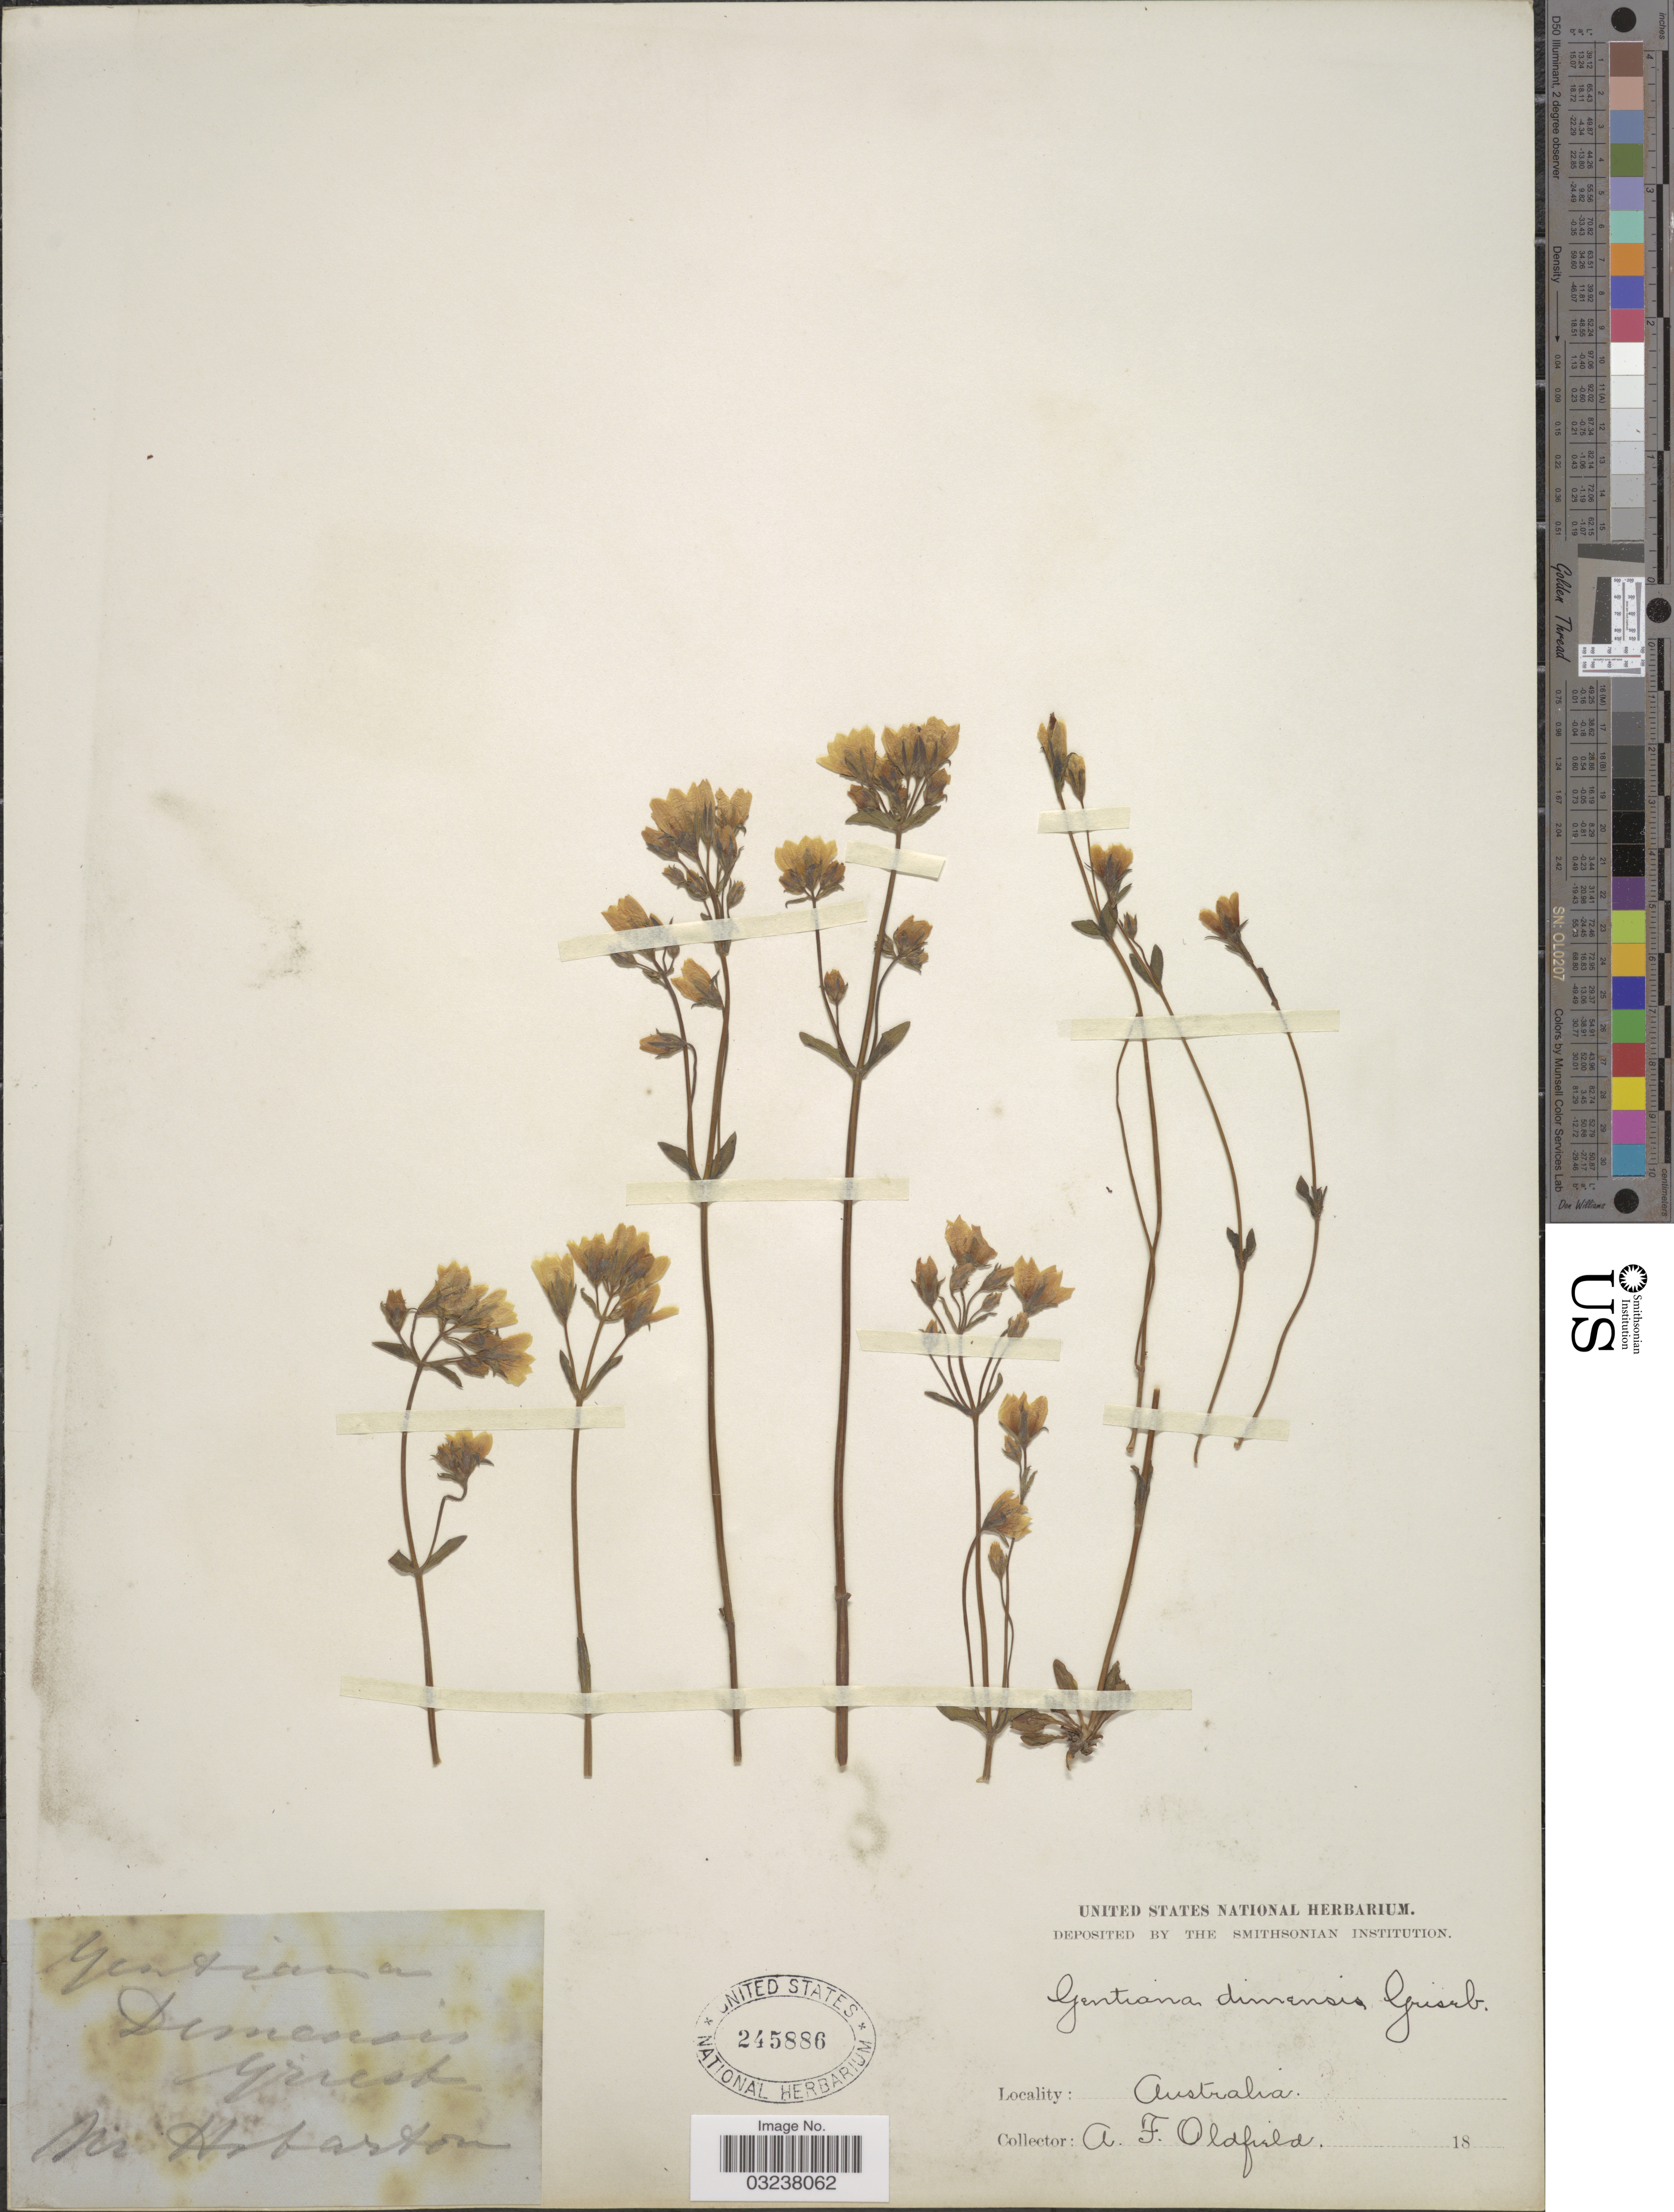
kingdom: Plantae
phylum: Tracheophyta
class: Magnoliopsida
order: Gentianales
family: Gentianaceae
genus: Gentianella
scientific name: Gentianella diemensis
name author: (Griseb.) J.H. Willis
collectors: A. Oldfield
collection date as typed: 18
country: Australia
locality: Nr Hobarton.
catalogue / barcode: US 245886